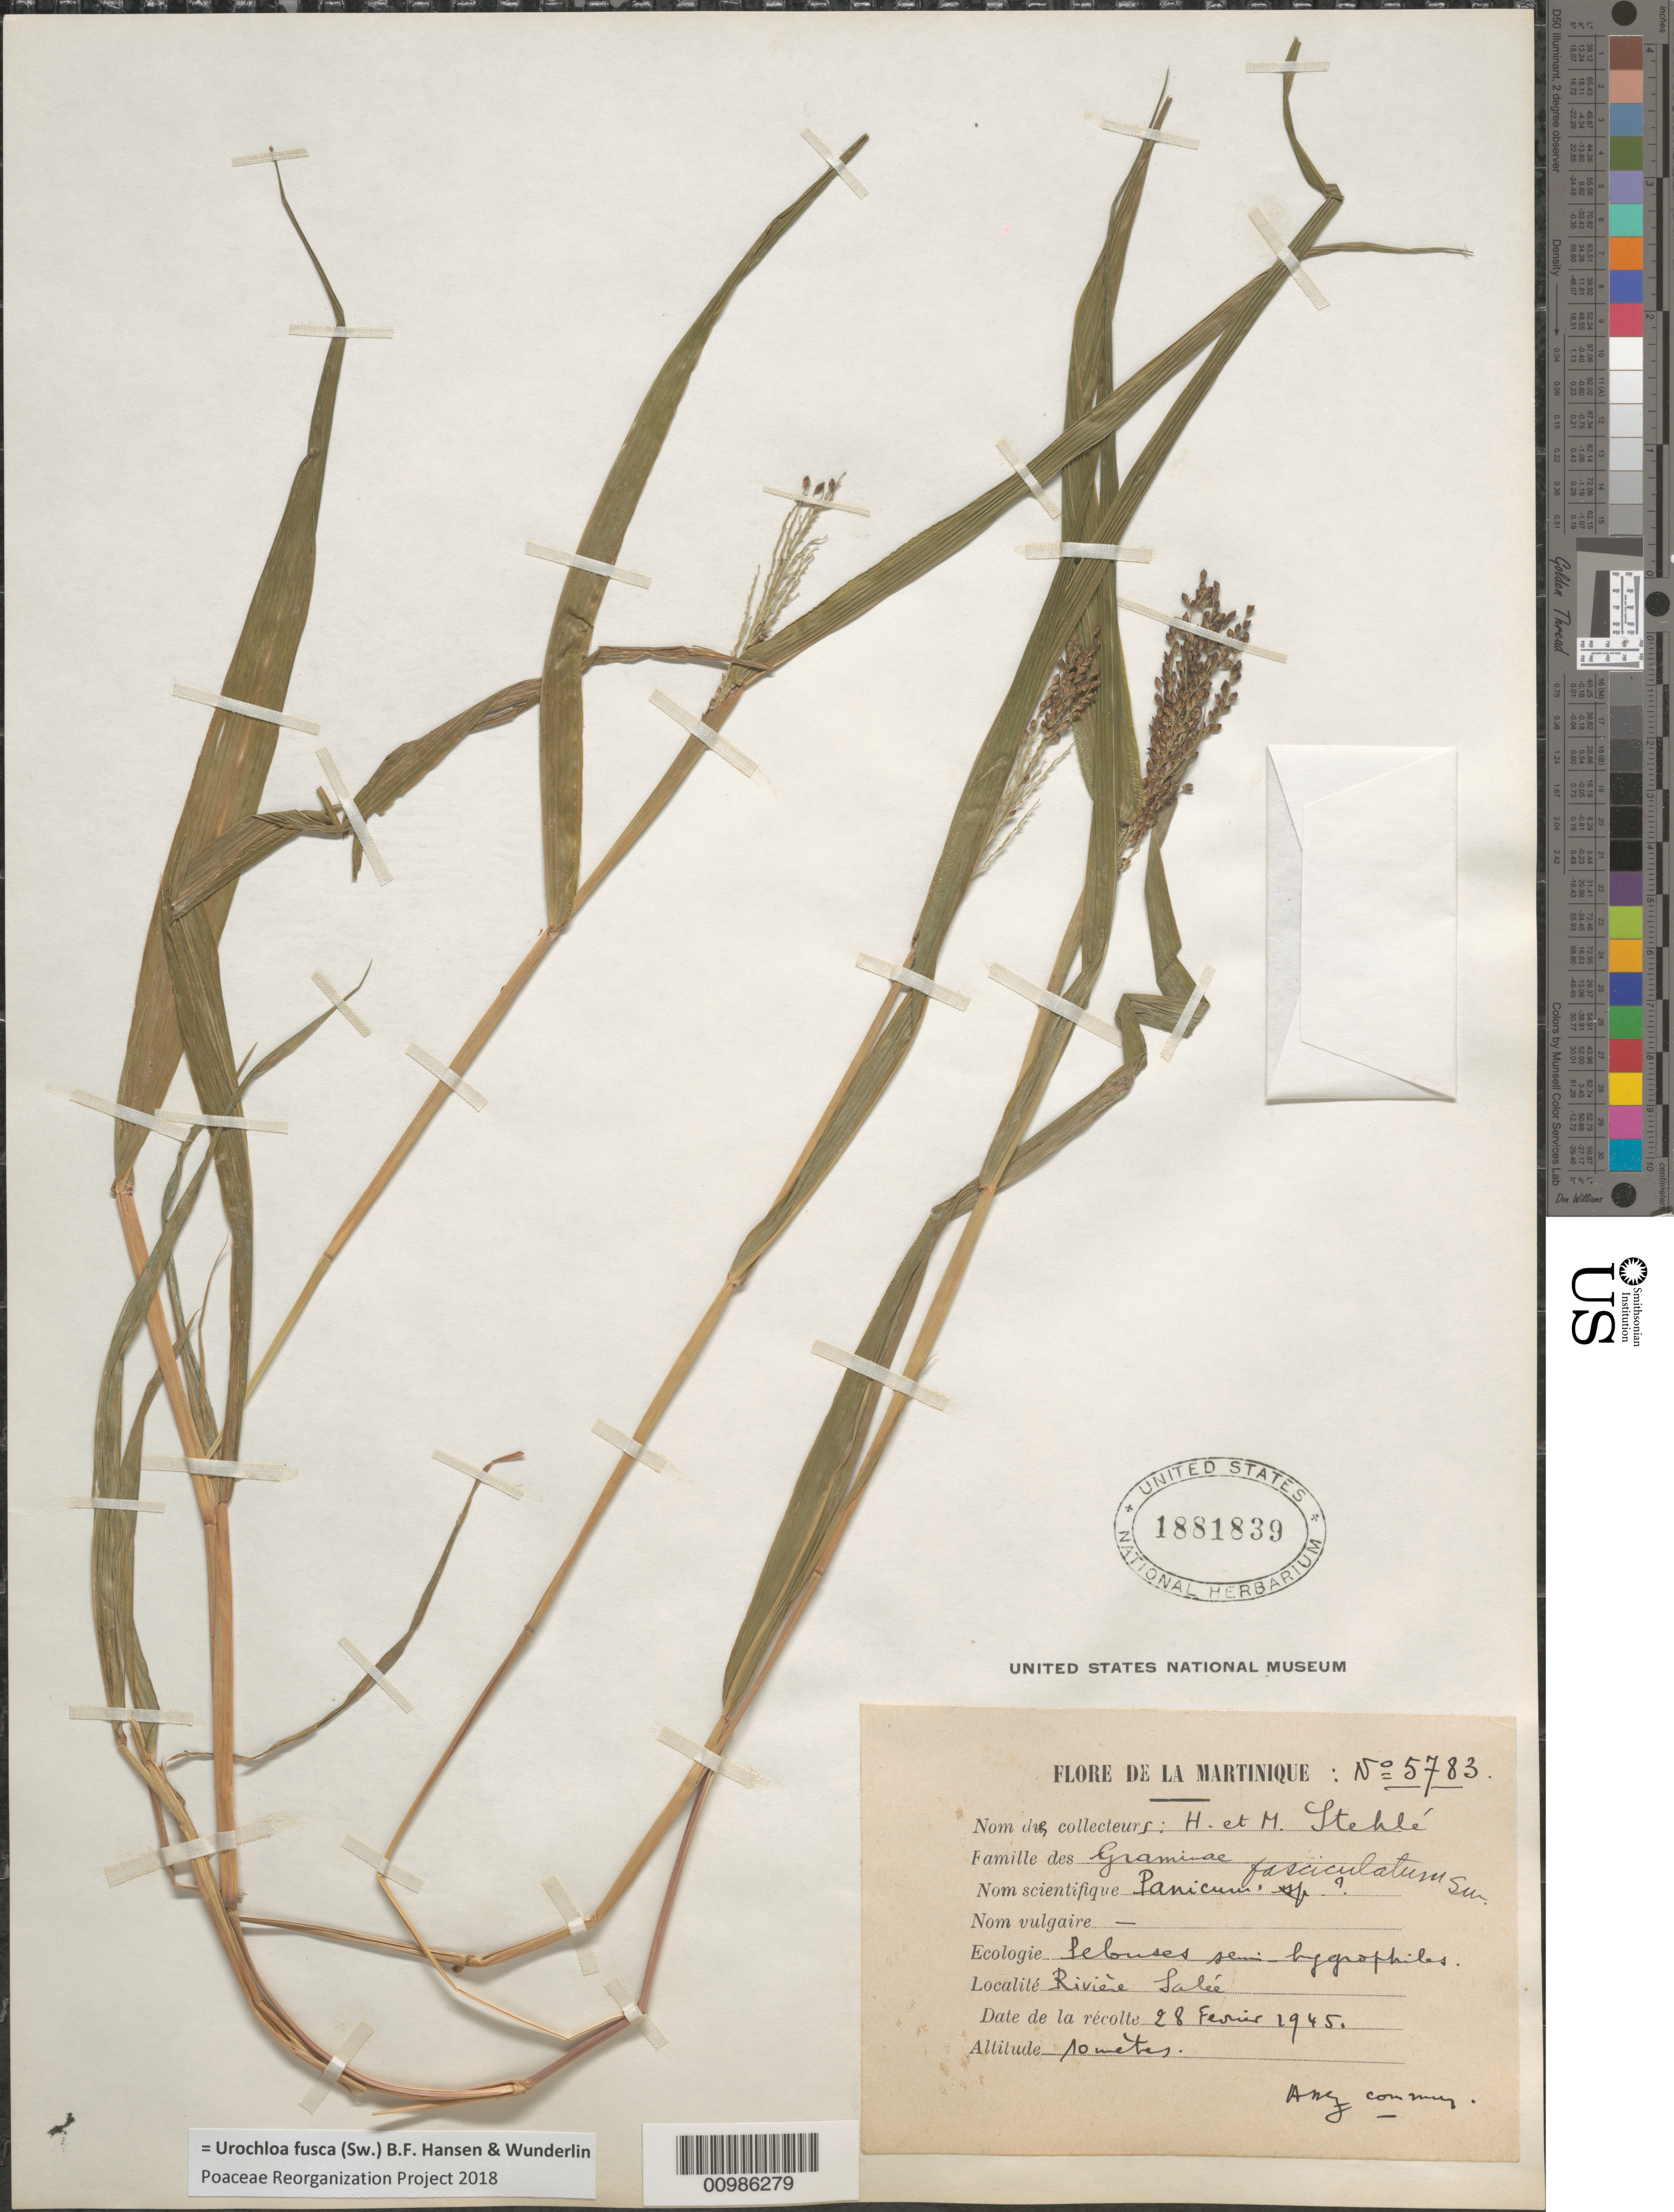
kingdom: Plantae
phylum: Tracheophyta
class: Liliopsida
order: Poales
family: Poaceae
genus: Brachiaria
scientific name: Brachiaria fasciculata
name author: (Sw.) Parodi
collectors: H. Stehlé & M. Stehlé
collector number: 5783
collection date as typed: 28 Feb 1945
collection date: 1945-02-28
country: Martinique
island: Martinique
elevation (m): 10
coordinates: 0 N, 0 E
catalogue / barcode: US 1881839